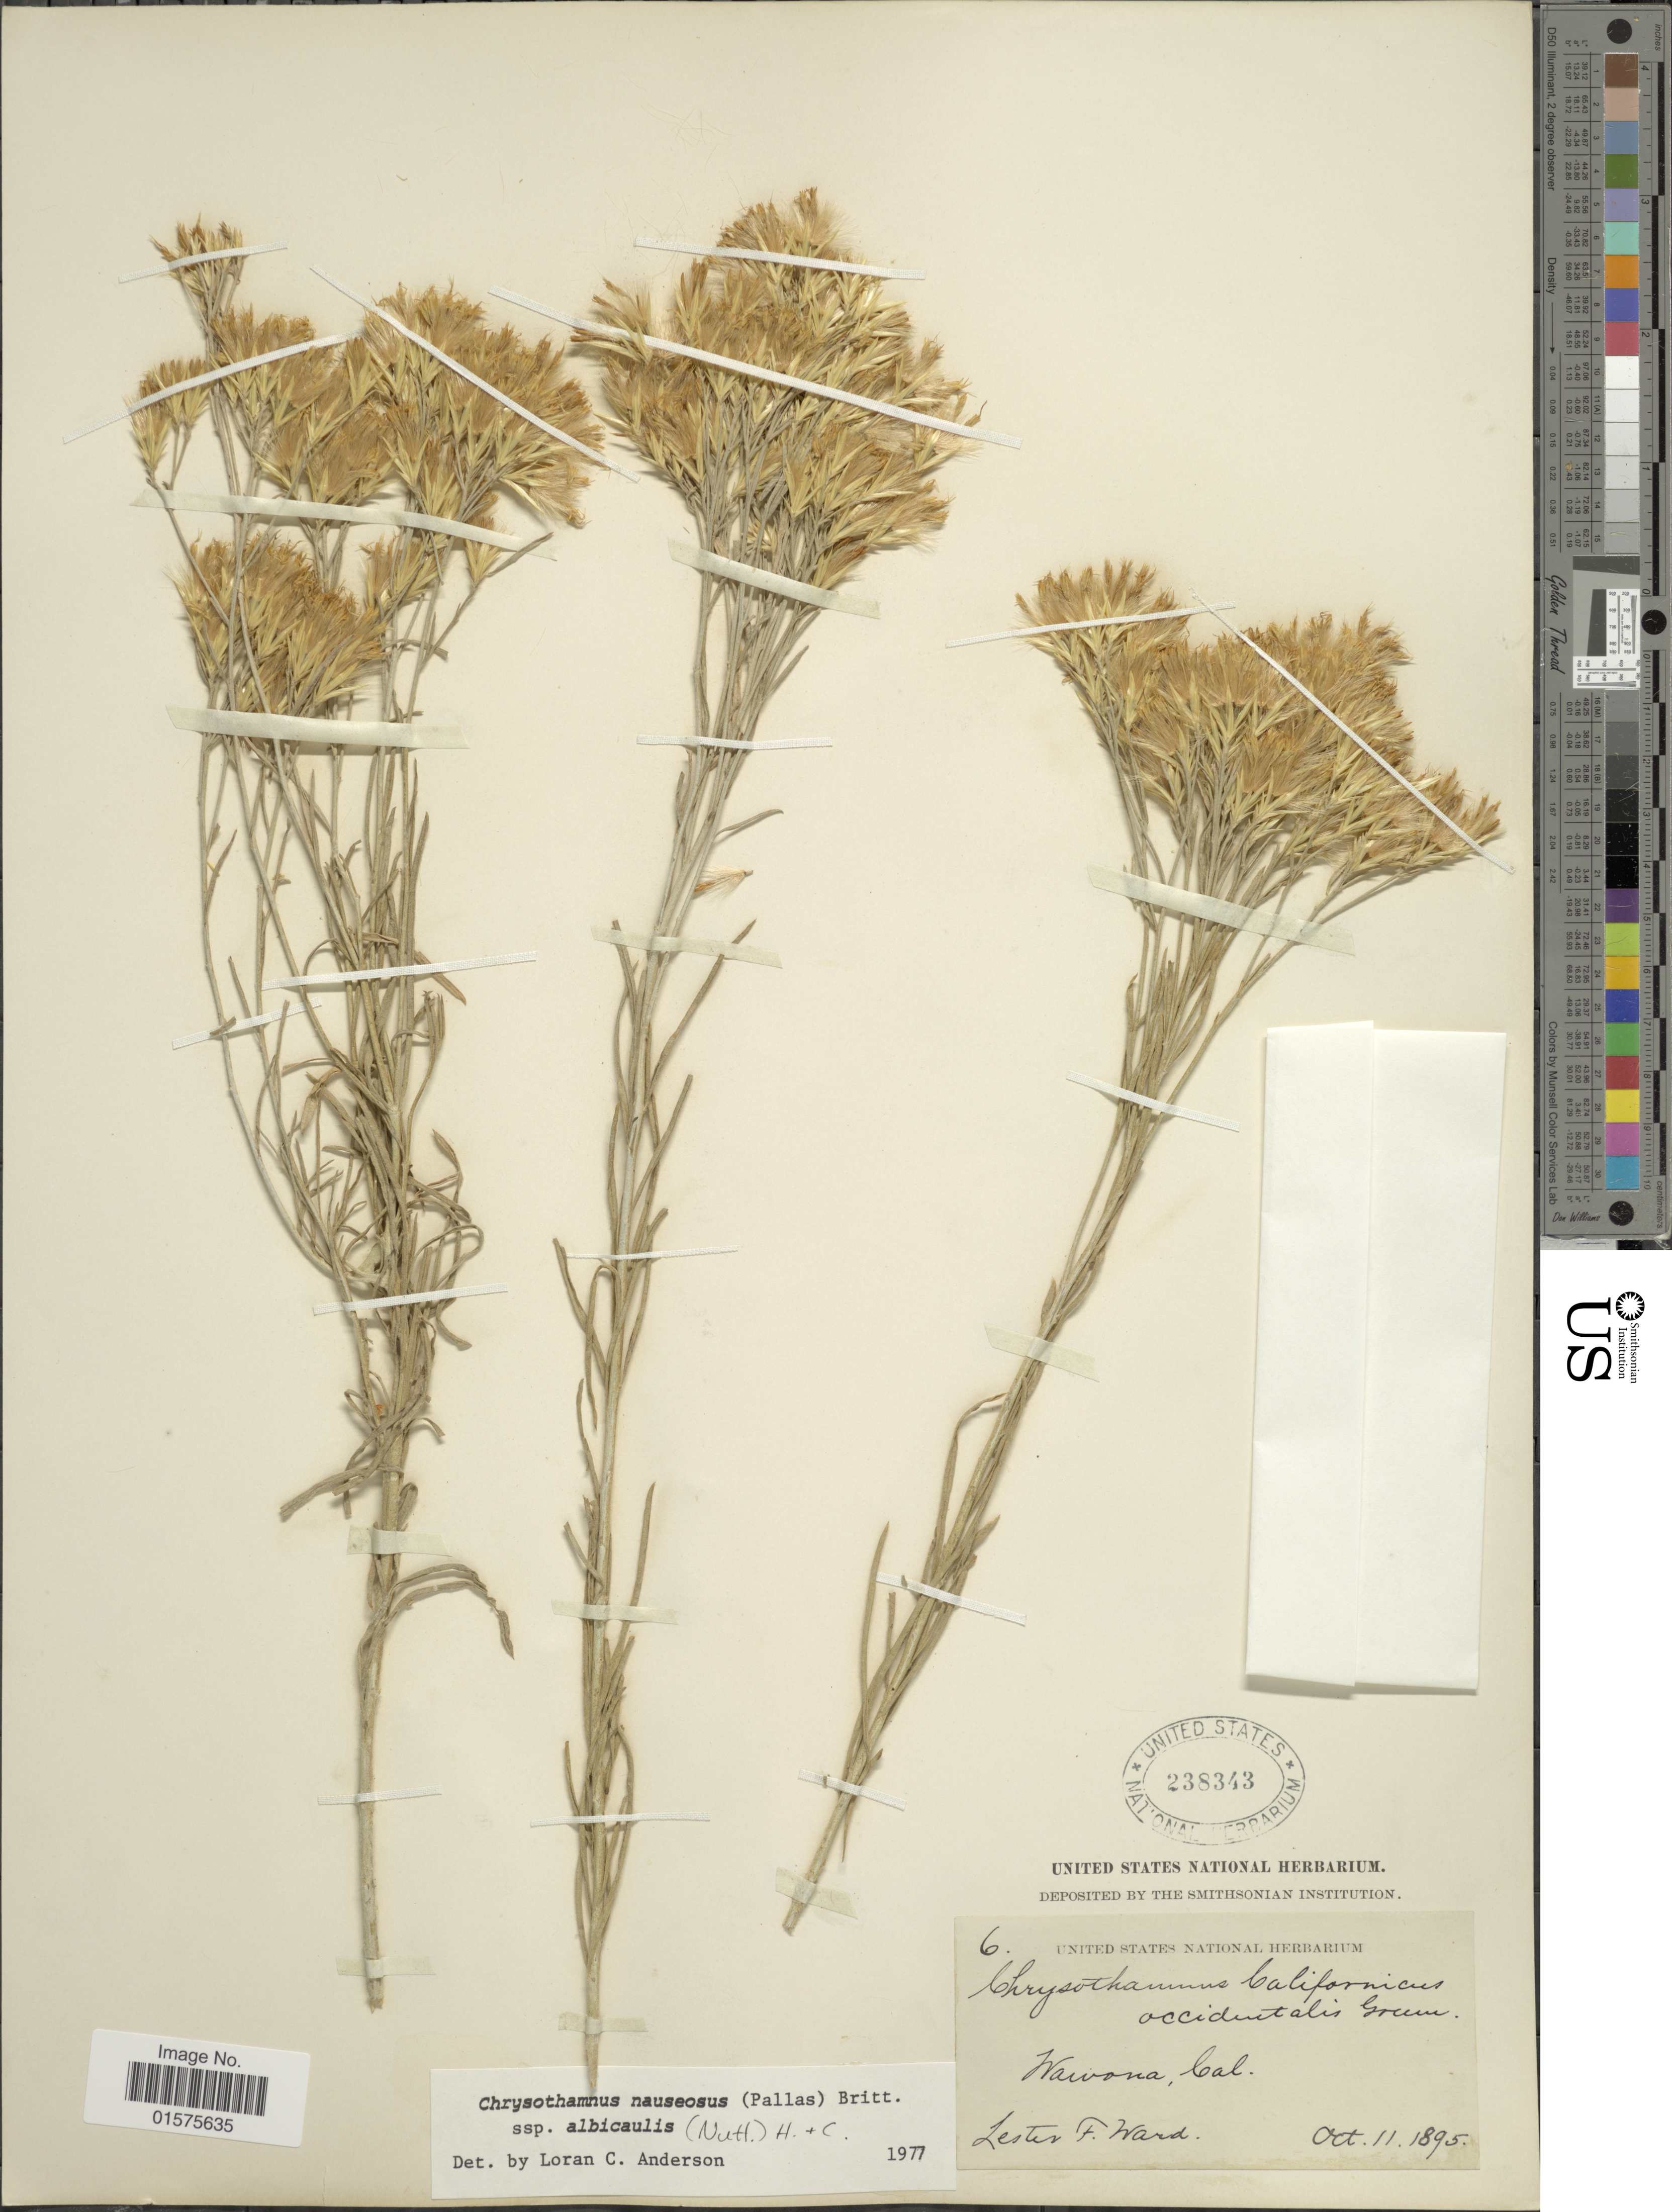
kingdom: Plantae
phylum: Tracheophyta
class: Magnoliopsida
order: Asterales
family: Asteraceae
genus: Ericameria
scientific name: Ericameria nauseosa var. speciosa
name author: (Nutt.) G.L. Nesom & G.I. Baird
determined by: Urbatsch, Lowell E., Curator (LSU), Louisiana State University (UNITED STATES)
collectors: L. F. Ward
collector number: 6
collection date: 1895-10-11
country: United States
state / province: California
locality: Wawona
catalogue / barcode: US 238343